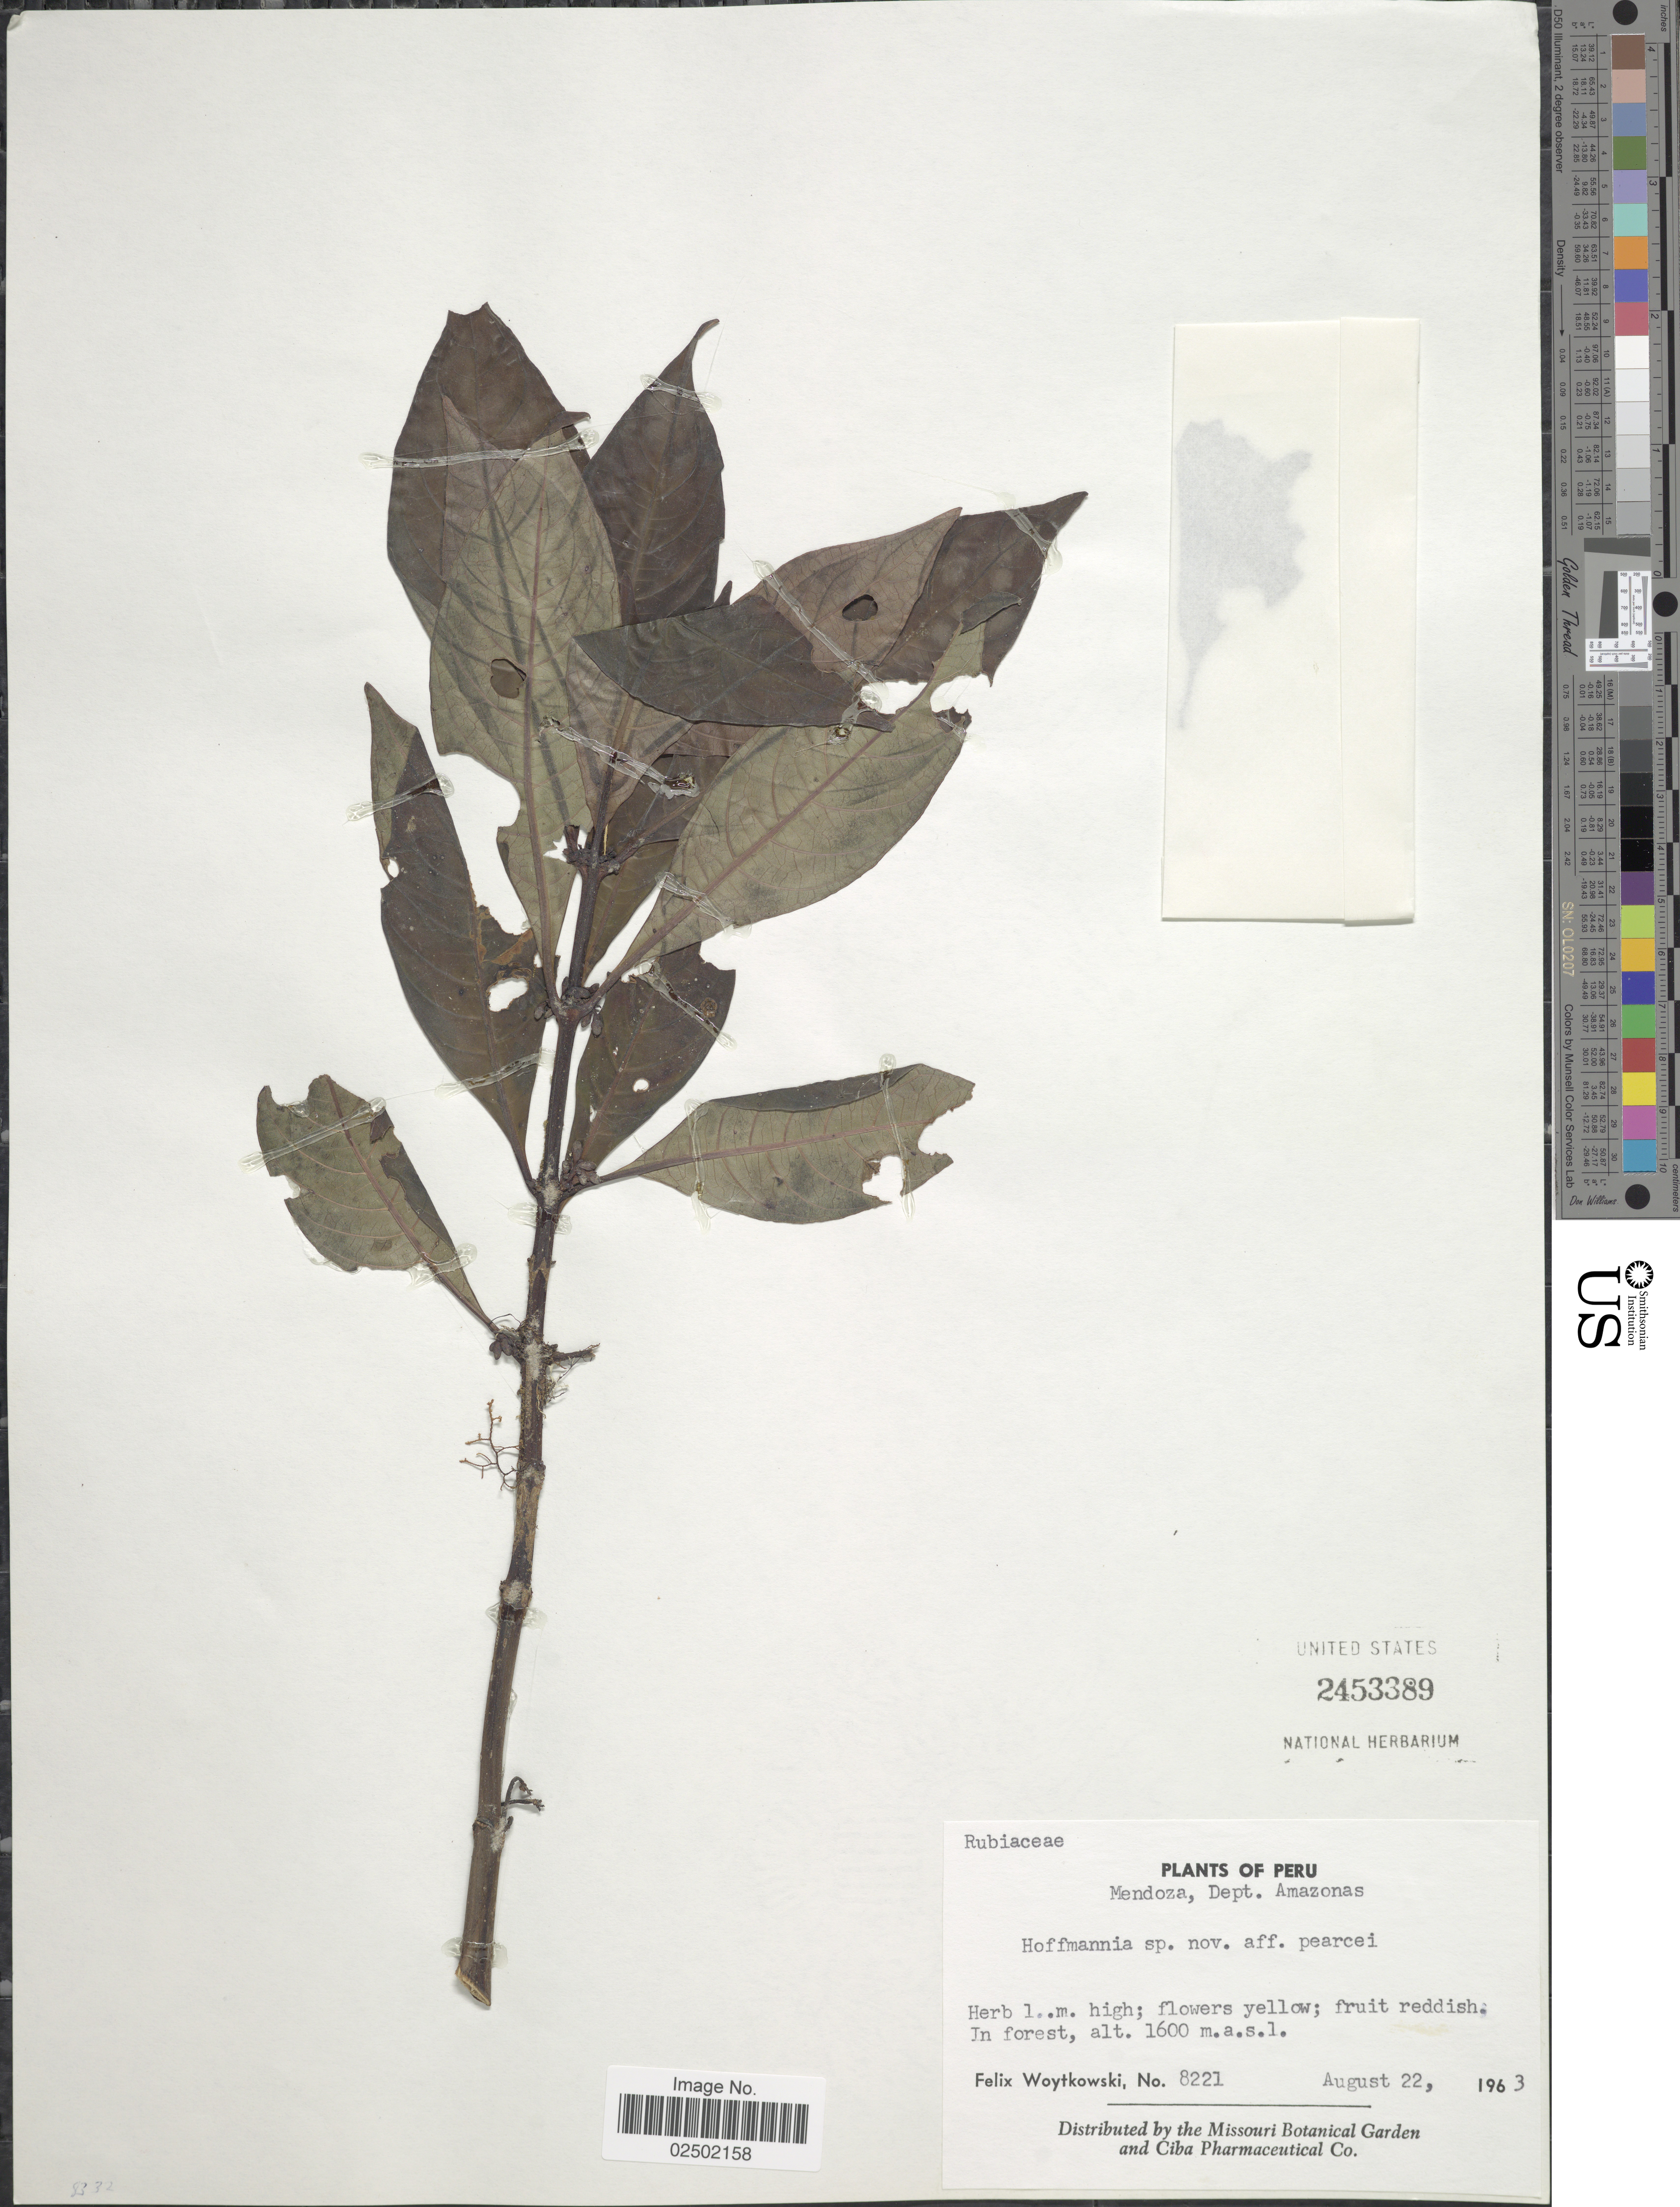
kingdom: Plantae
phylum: Tracheophyta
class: Magnoliopsida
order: Gentianales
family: Rubiaceae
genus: Hoffmannia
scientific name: Hoffmannia pearcei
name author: Rusby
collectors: F. Woytkowski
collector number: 8221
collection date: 1963-08-22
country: Peru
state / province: Amazonas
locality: Mendoza, In forest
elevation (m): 1600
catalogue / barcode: US 2453389